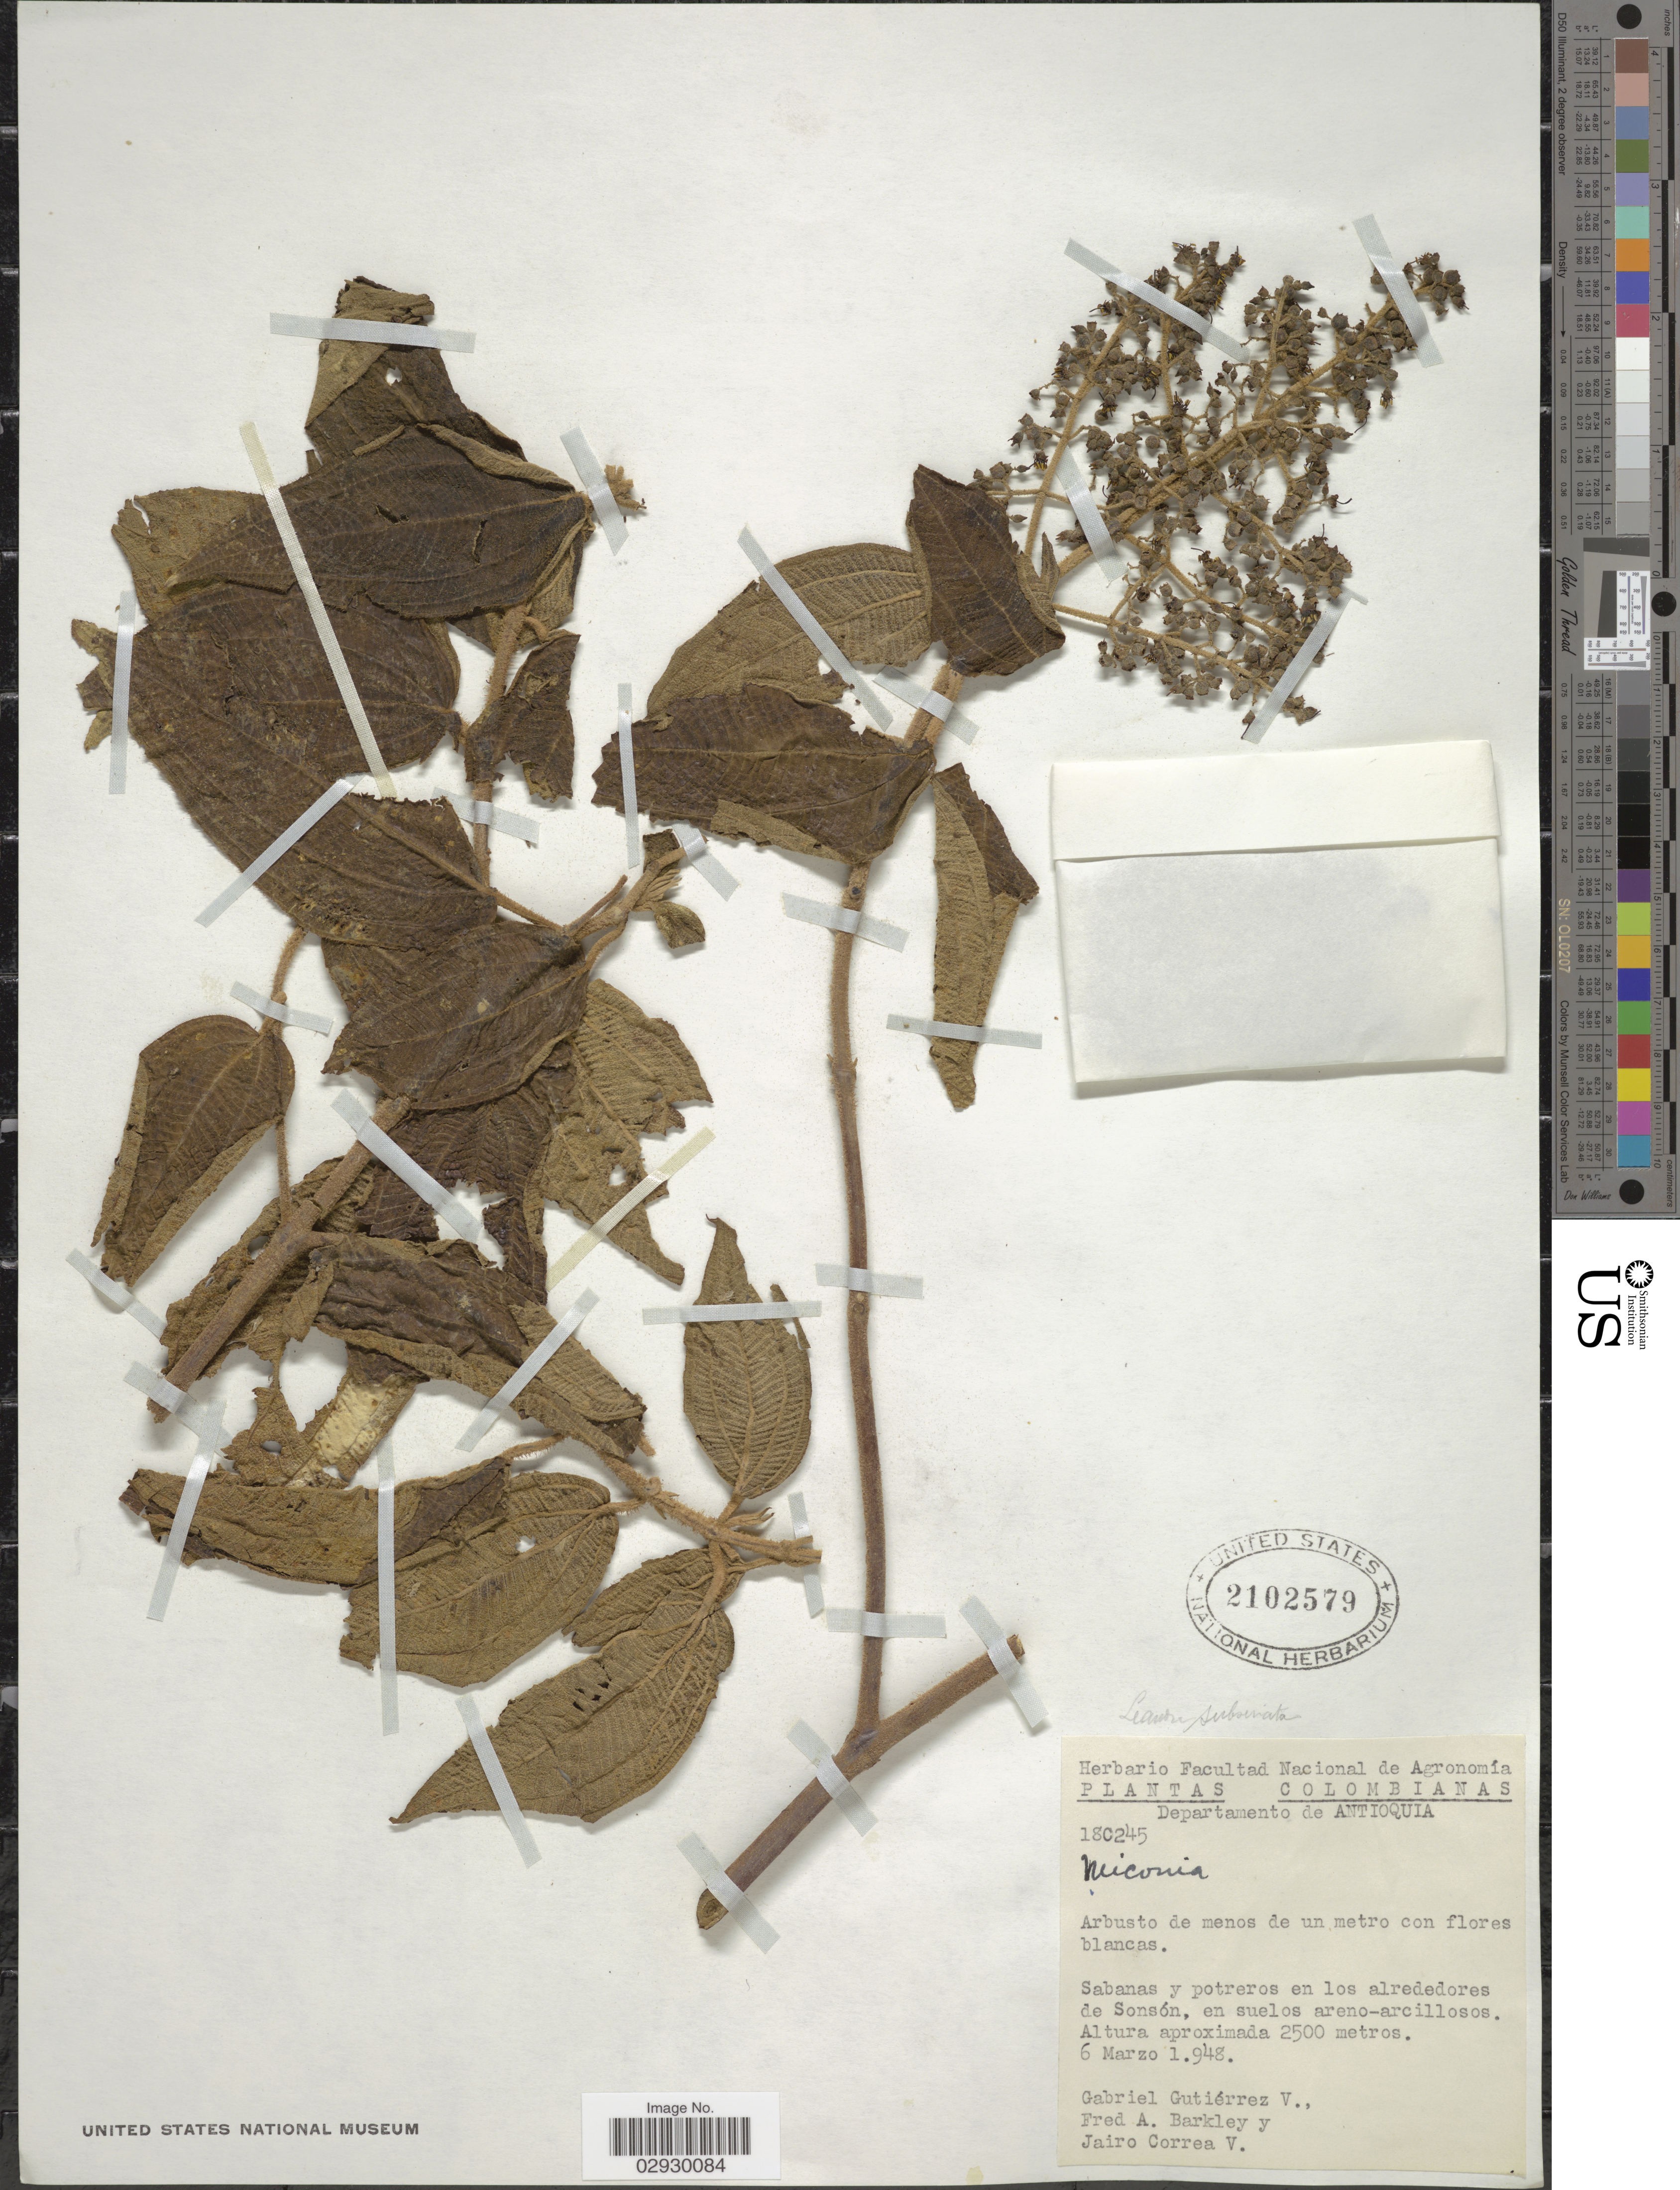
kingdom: Plantae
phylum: Tracheophyta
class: Magnoliopsida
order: Myrtales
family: Melastomataceae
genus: Leandra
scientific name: Leandra subseriata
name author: (Naudin) Cogn.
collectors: G. Guttierez V., F. A. Barkley & J. Correa V.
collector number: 18C245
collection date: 1948-03-06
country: Colombia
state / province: Antioquia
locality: Departamento de Antioquia. Sabanas y potreros en los alrededores de Sonsón.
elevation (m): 2500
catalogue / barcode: US 2102579